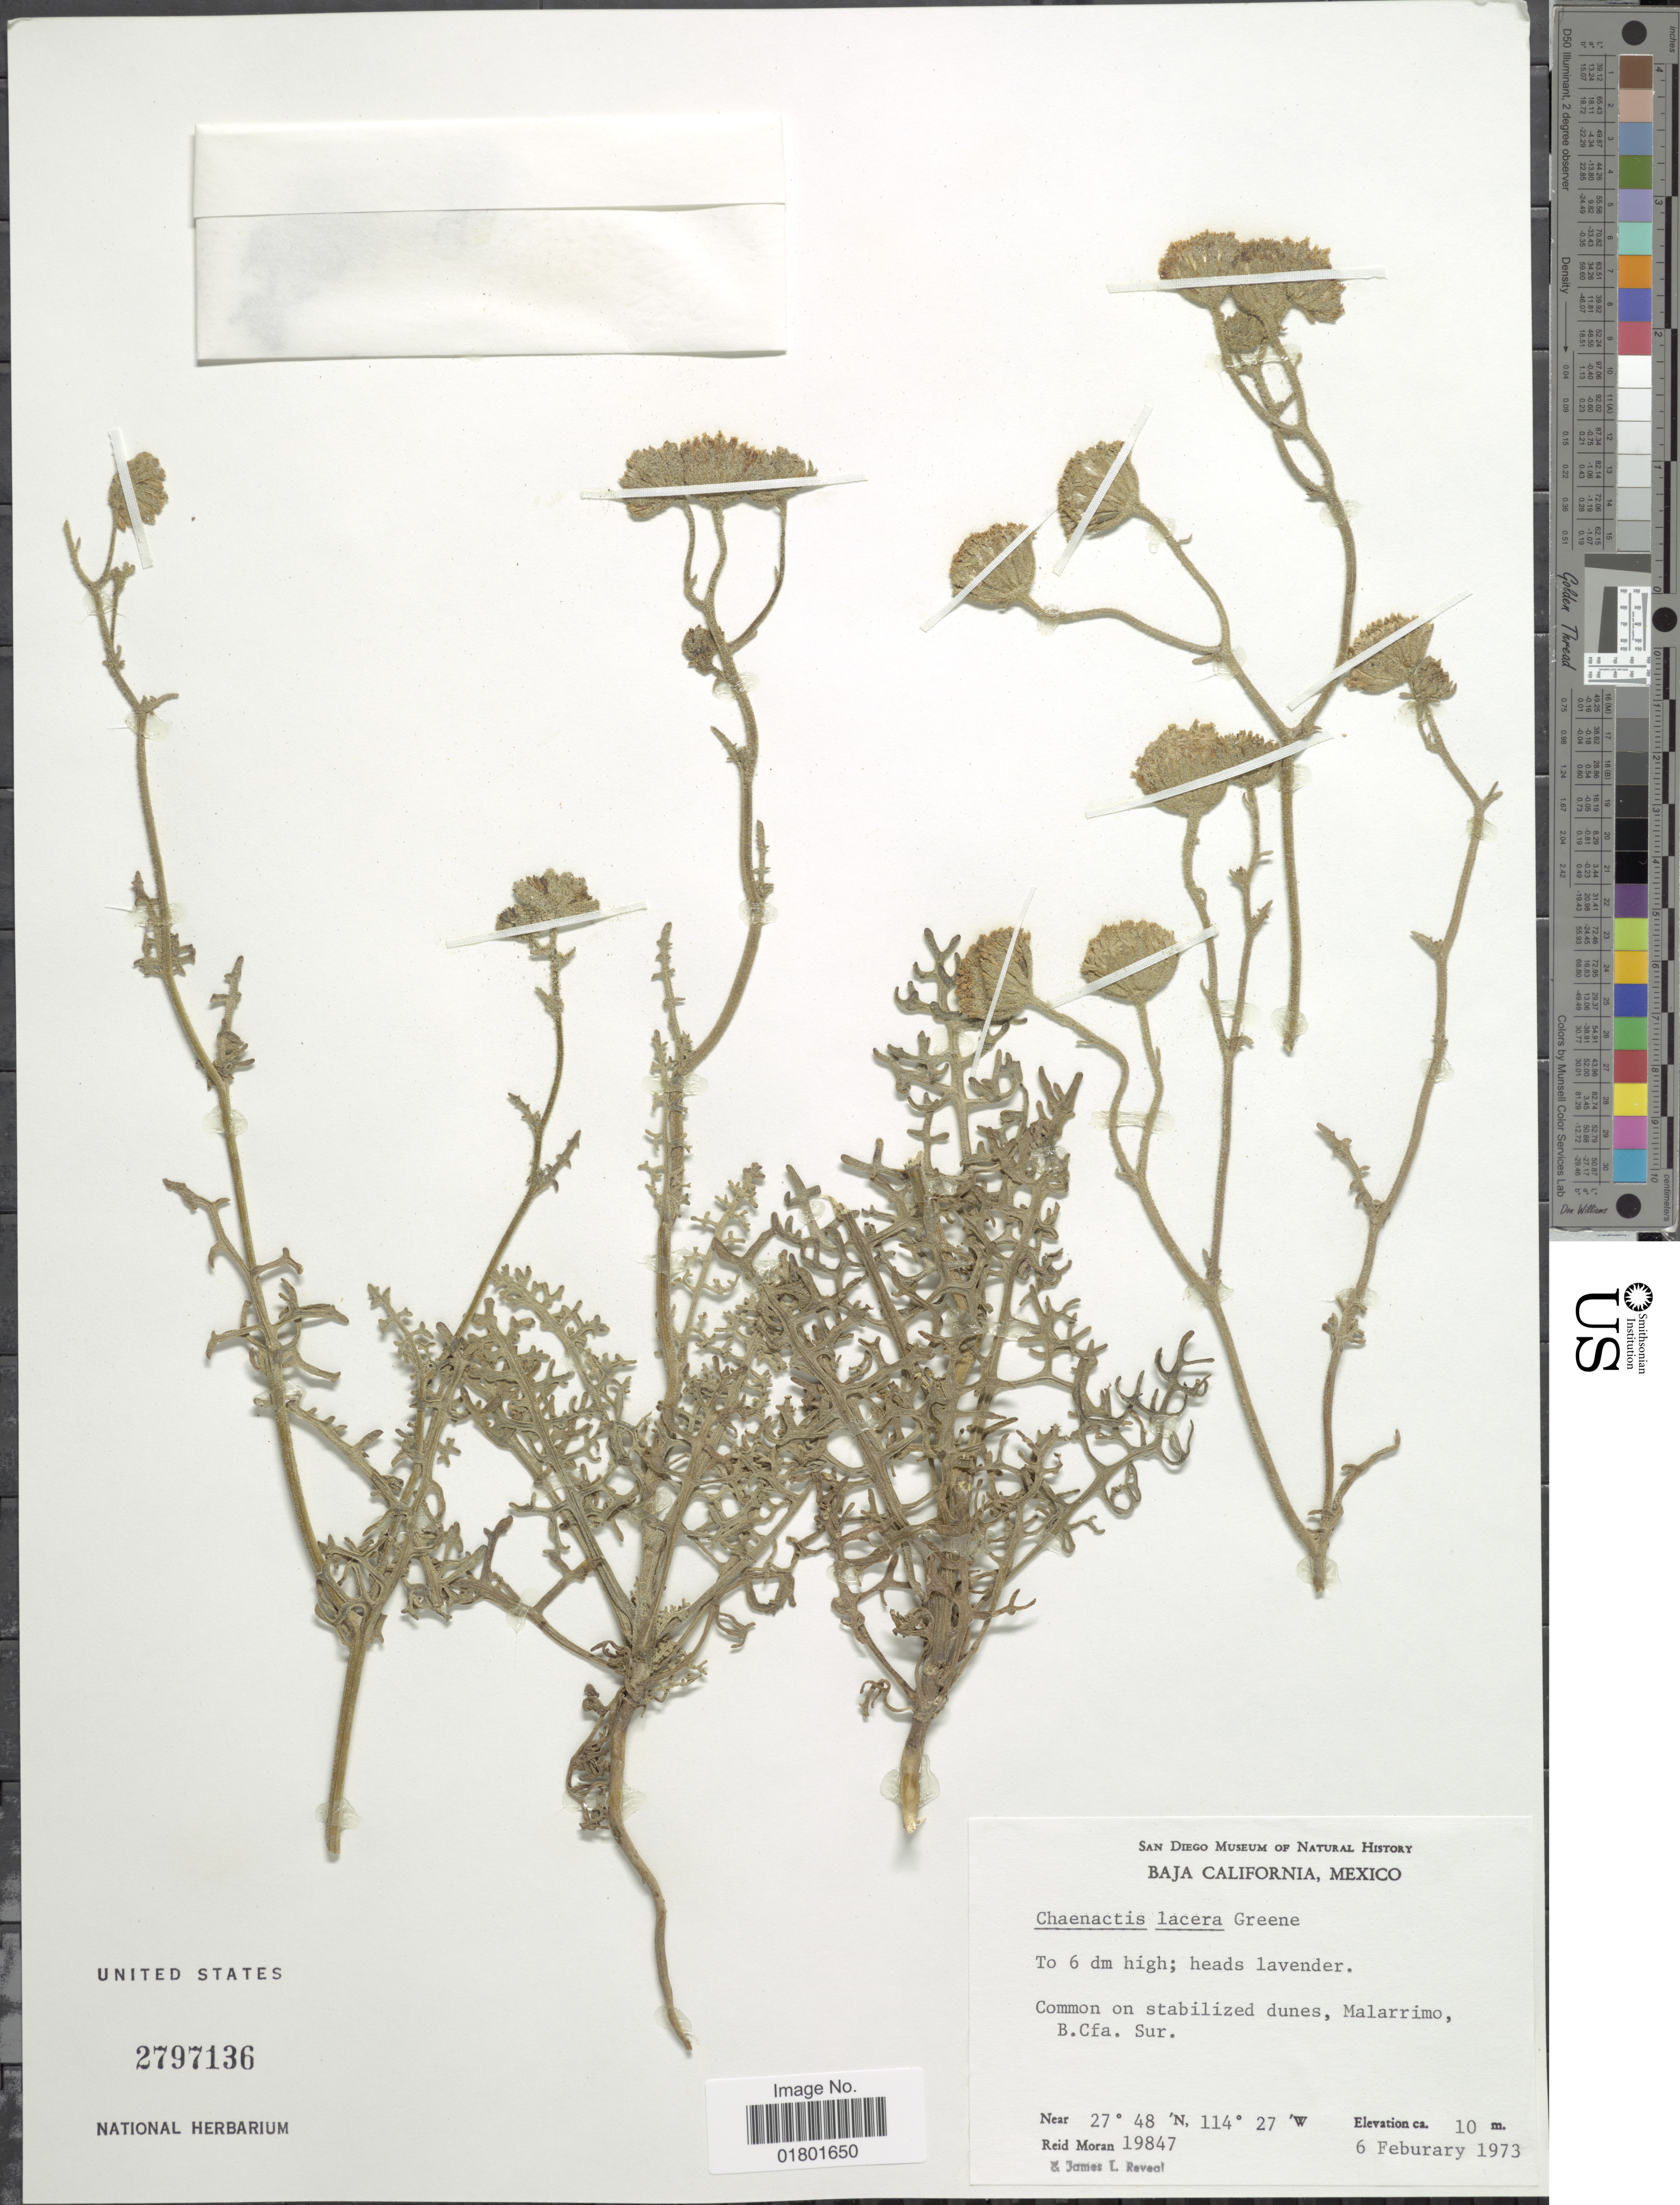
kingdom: Plantae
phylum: Tracheophyta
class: Magnoliopsida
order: Asterales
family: Asteraceae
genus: Chaenactis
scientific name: Chaenactis lacera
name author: Greene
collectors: R. V. Moran & J. L. Reveal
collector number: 19847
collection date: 1973-02-06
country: Mexico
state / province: Baja California Sur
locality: Malarrimo, B. Cfa. sur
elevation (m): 10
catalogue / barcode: US 2797136